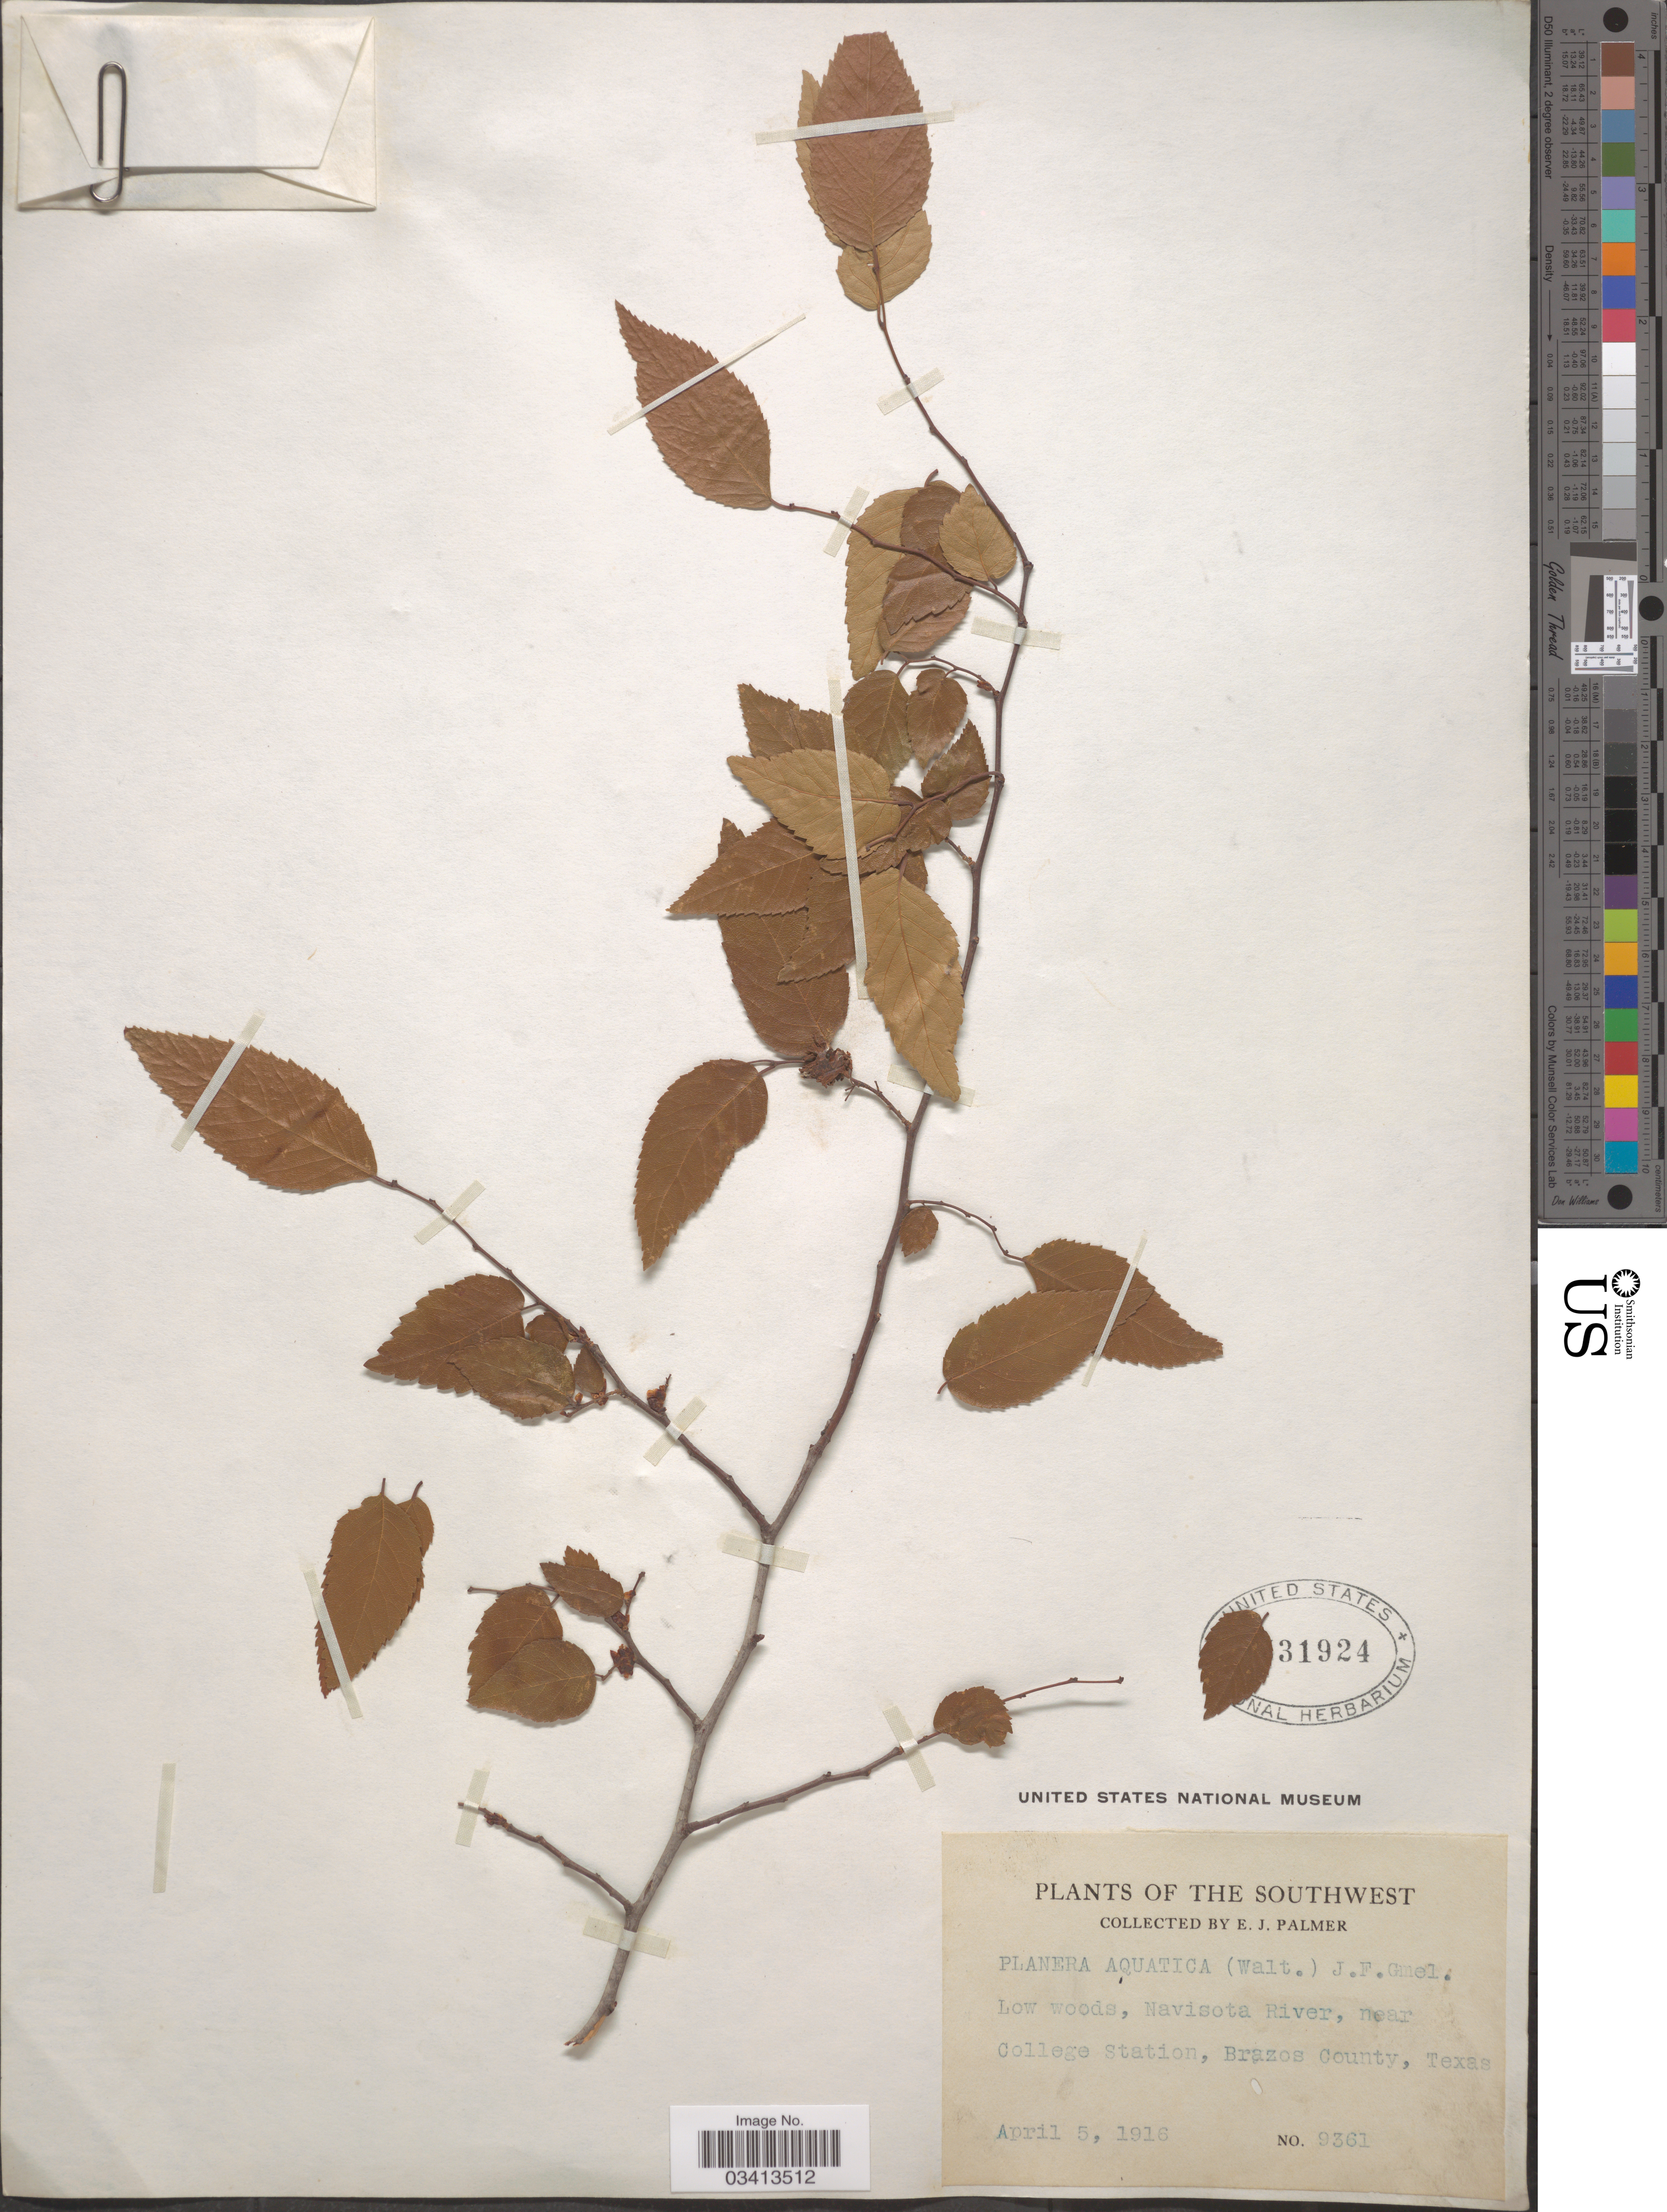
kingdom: Plantae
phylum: Tracheophyta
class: Magnoliopsida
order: Rosales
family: Ulmaceae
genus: Planera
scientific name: Planera aquatica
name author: J.F. Gmel.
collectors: E. J. Palmer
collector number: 9361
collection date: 1916-04-05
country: United States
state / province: Texas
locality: The Southwest. Navisota River, near College Station, Brazos County.